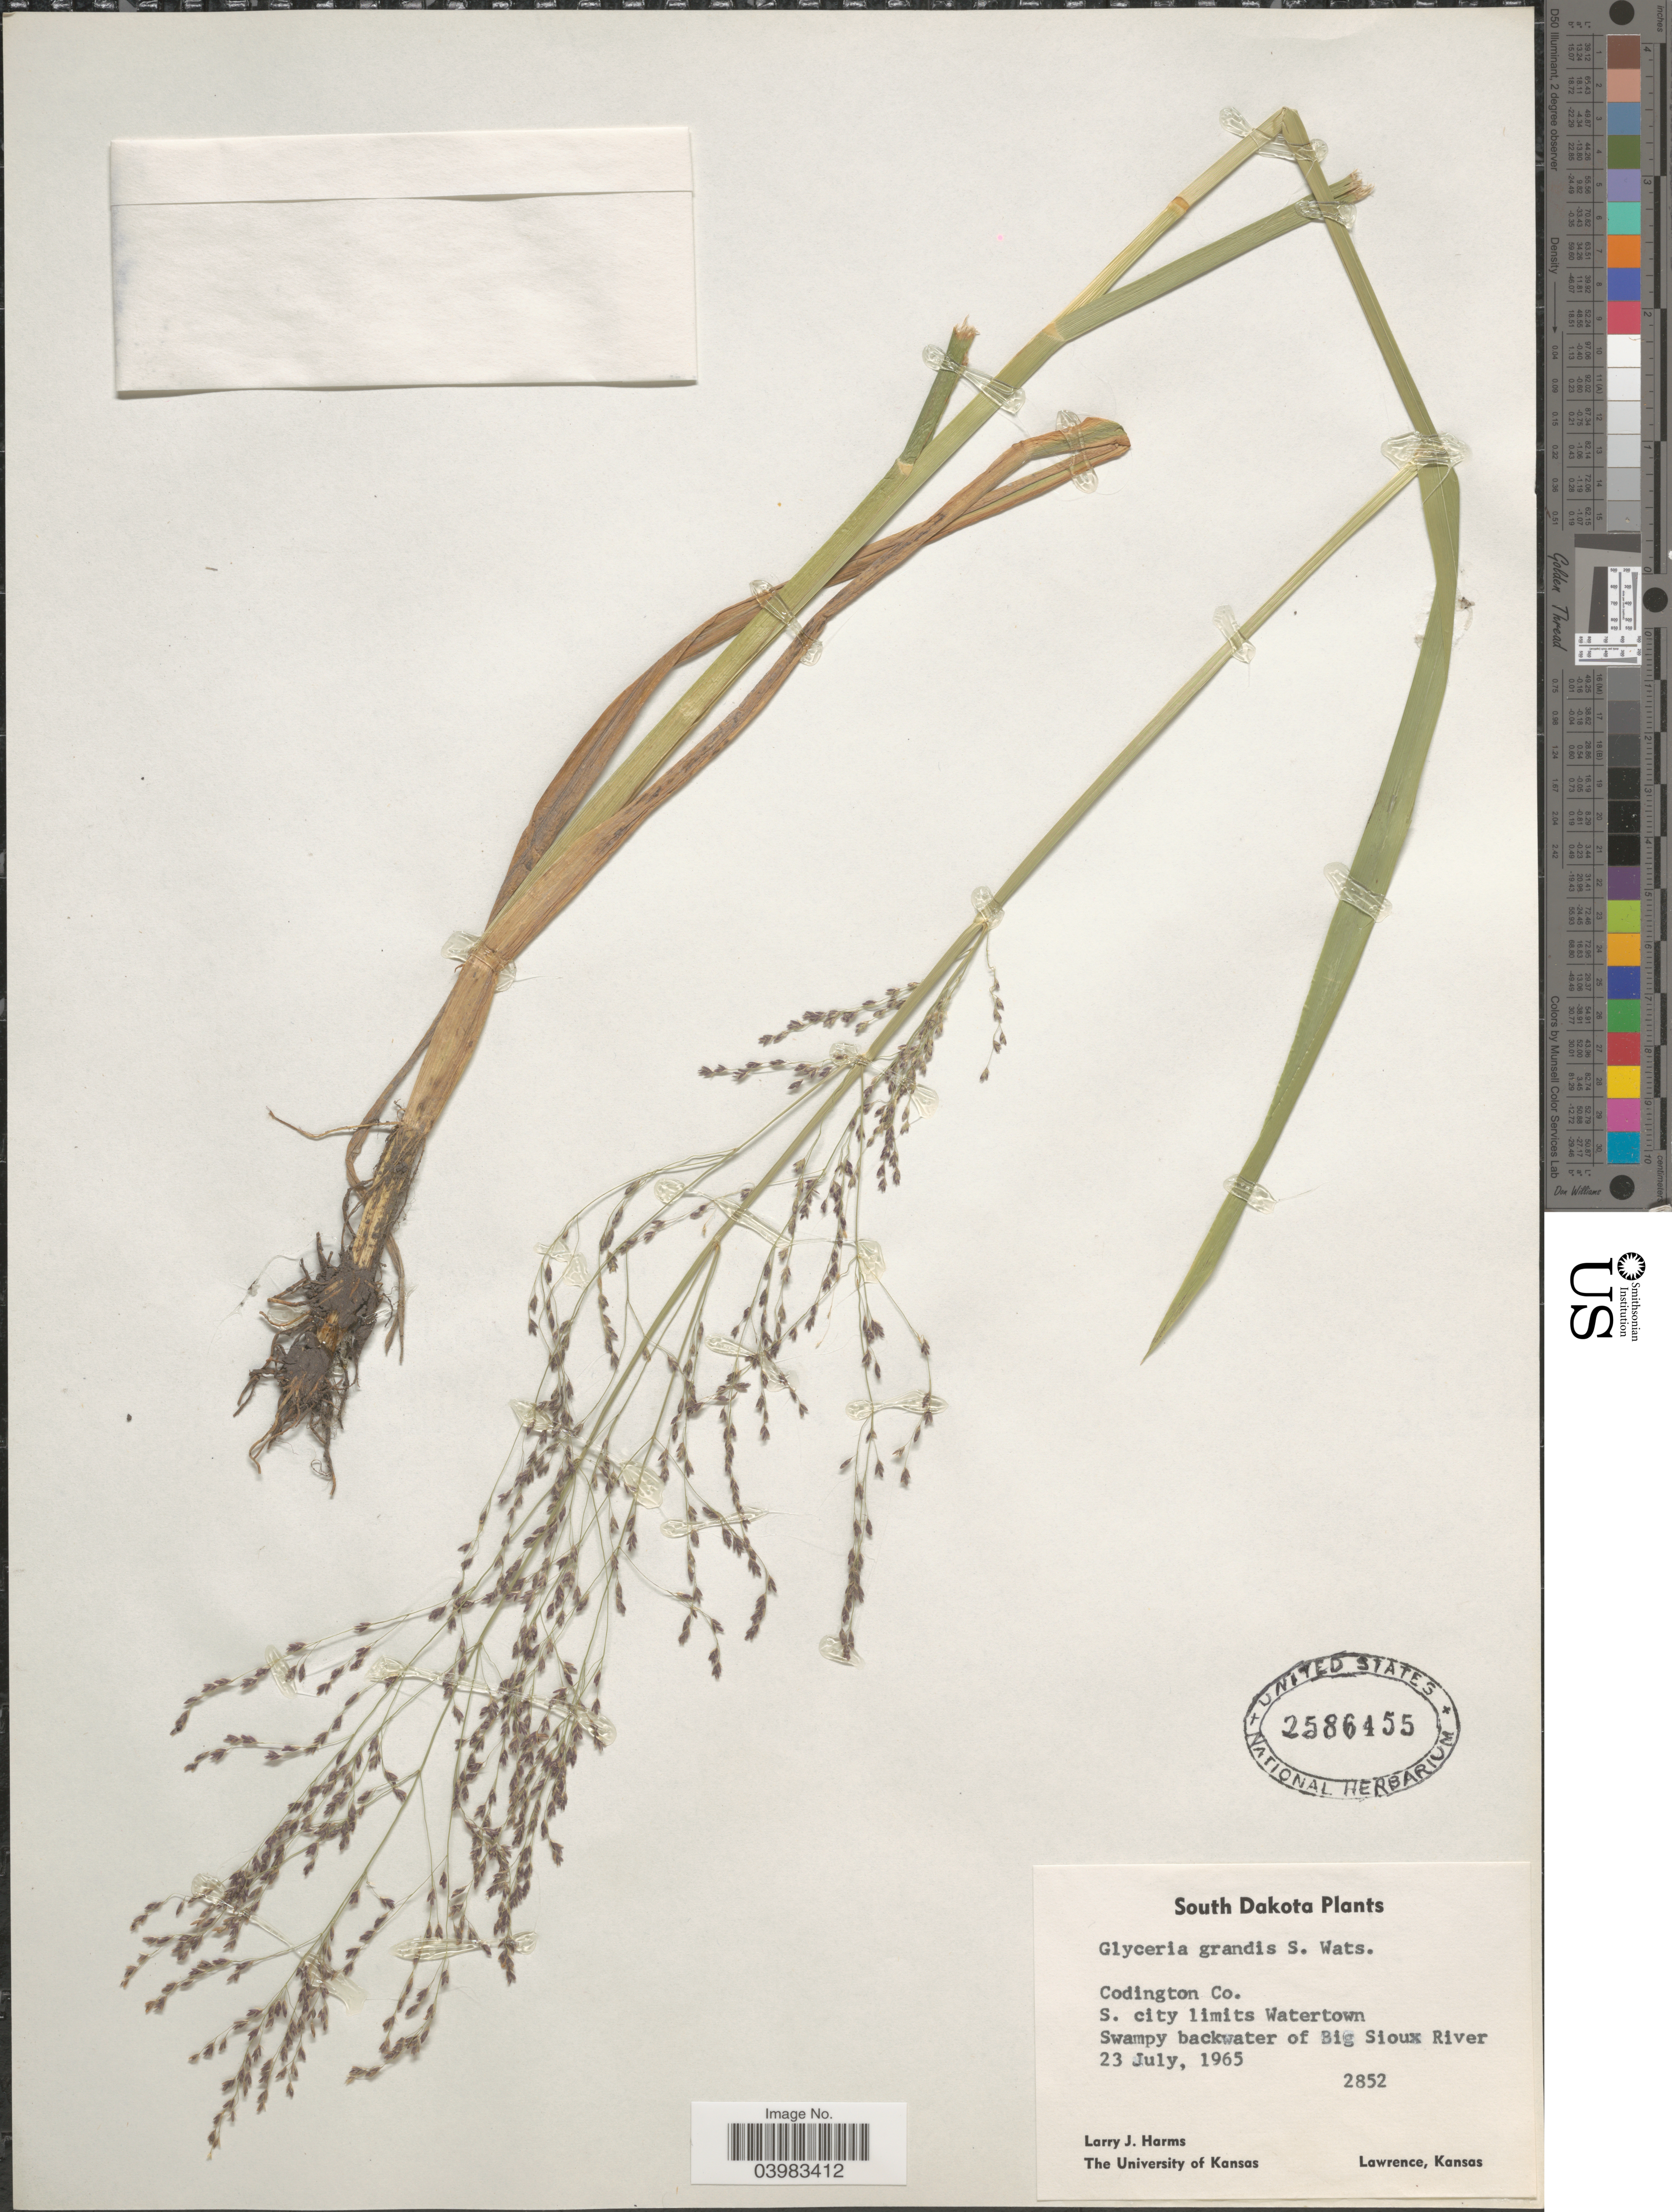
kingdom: Plantae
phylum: Tracheophyta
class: Liliopsida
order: Poales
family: Poaceae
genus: Glyceria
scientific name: Glyceria grandis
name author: S. Watson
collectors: L. Harms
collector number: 2852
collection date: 1952-07-23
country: United States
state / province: South Dakota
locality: Codington Co. S. city limits Watertown. Swampy backwater of Big Sioux River.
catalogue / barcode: US 2586455